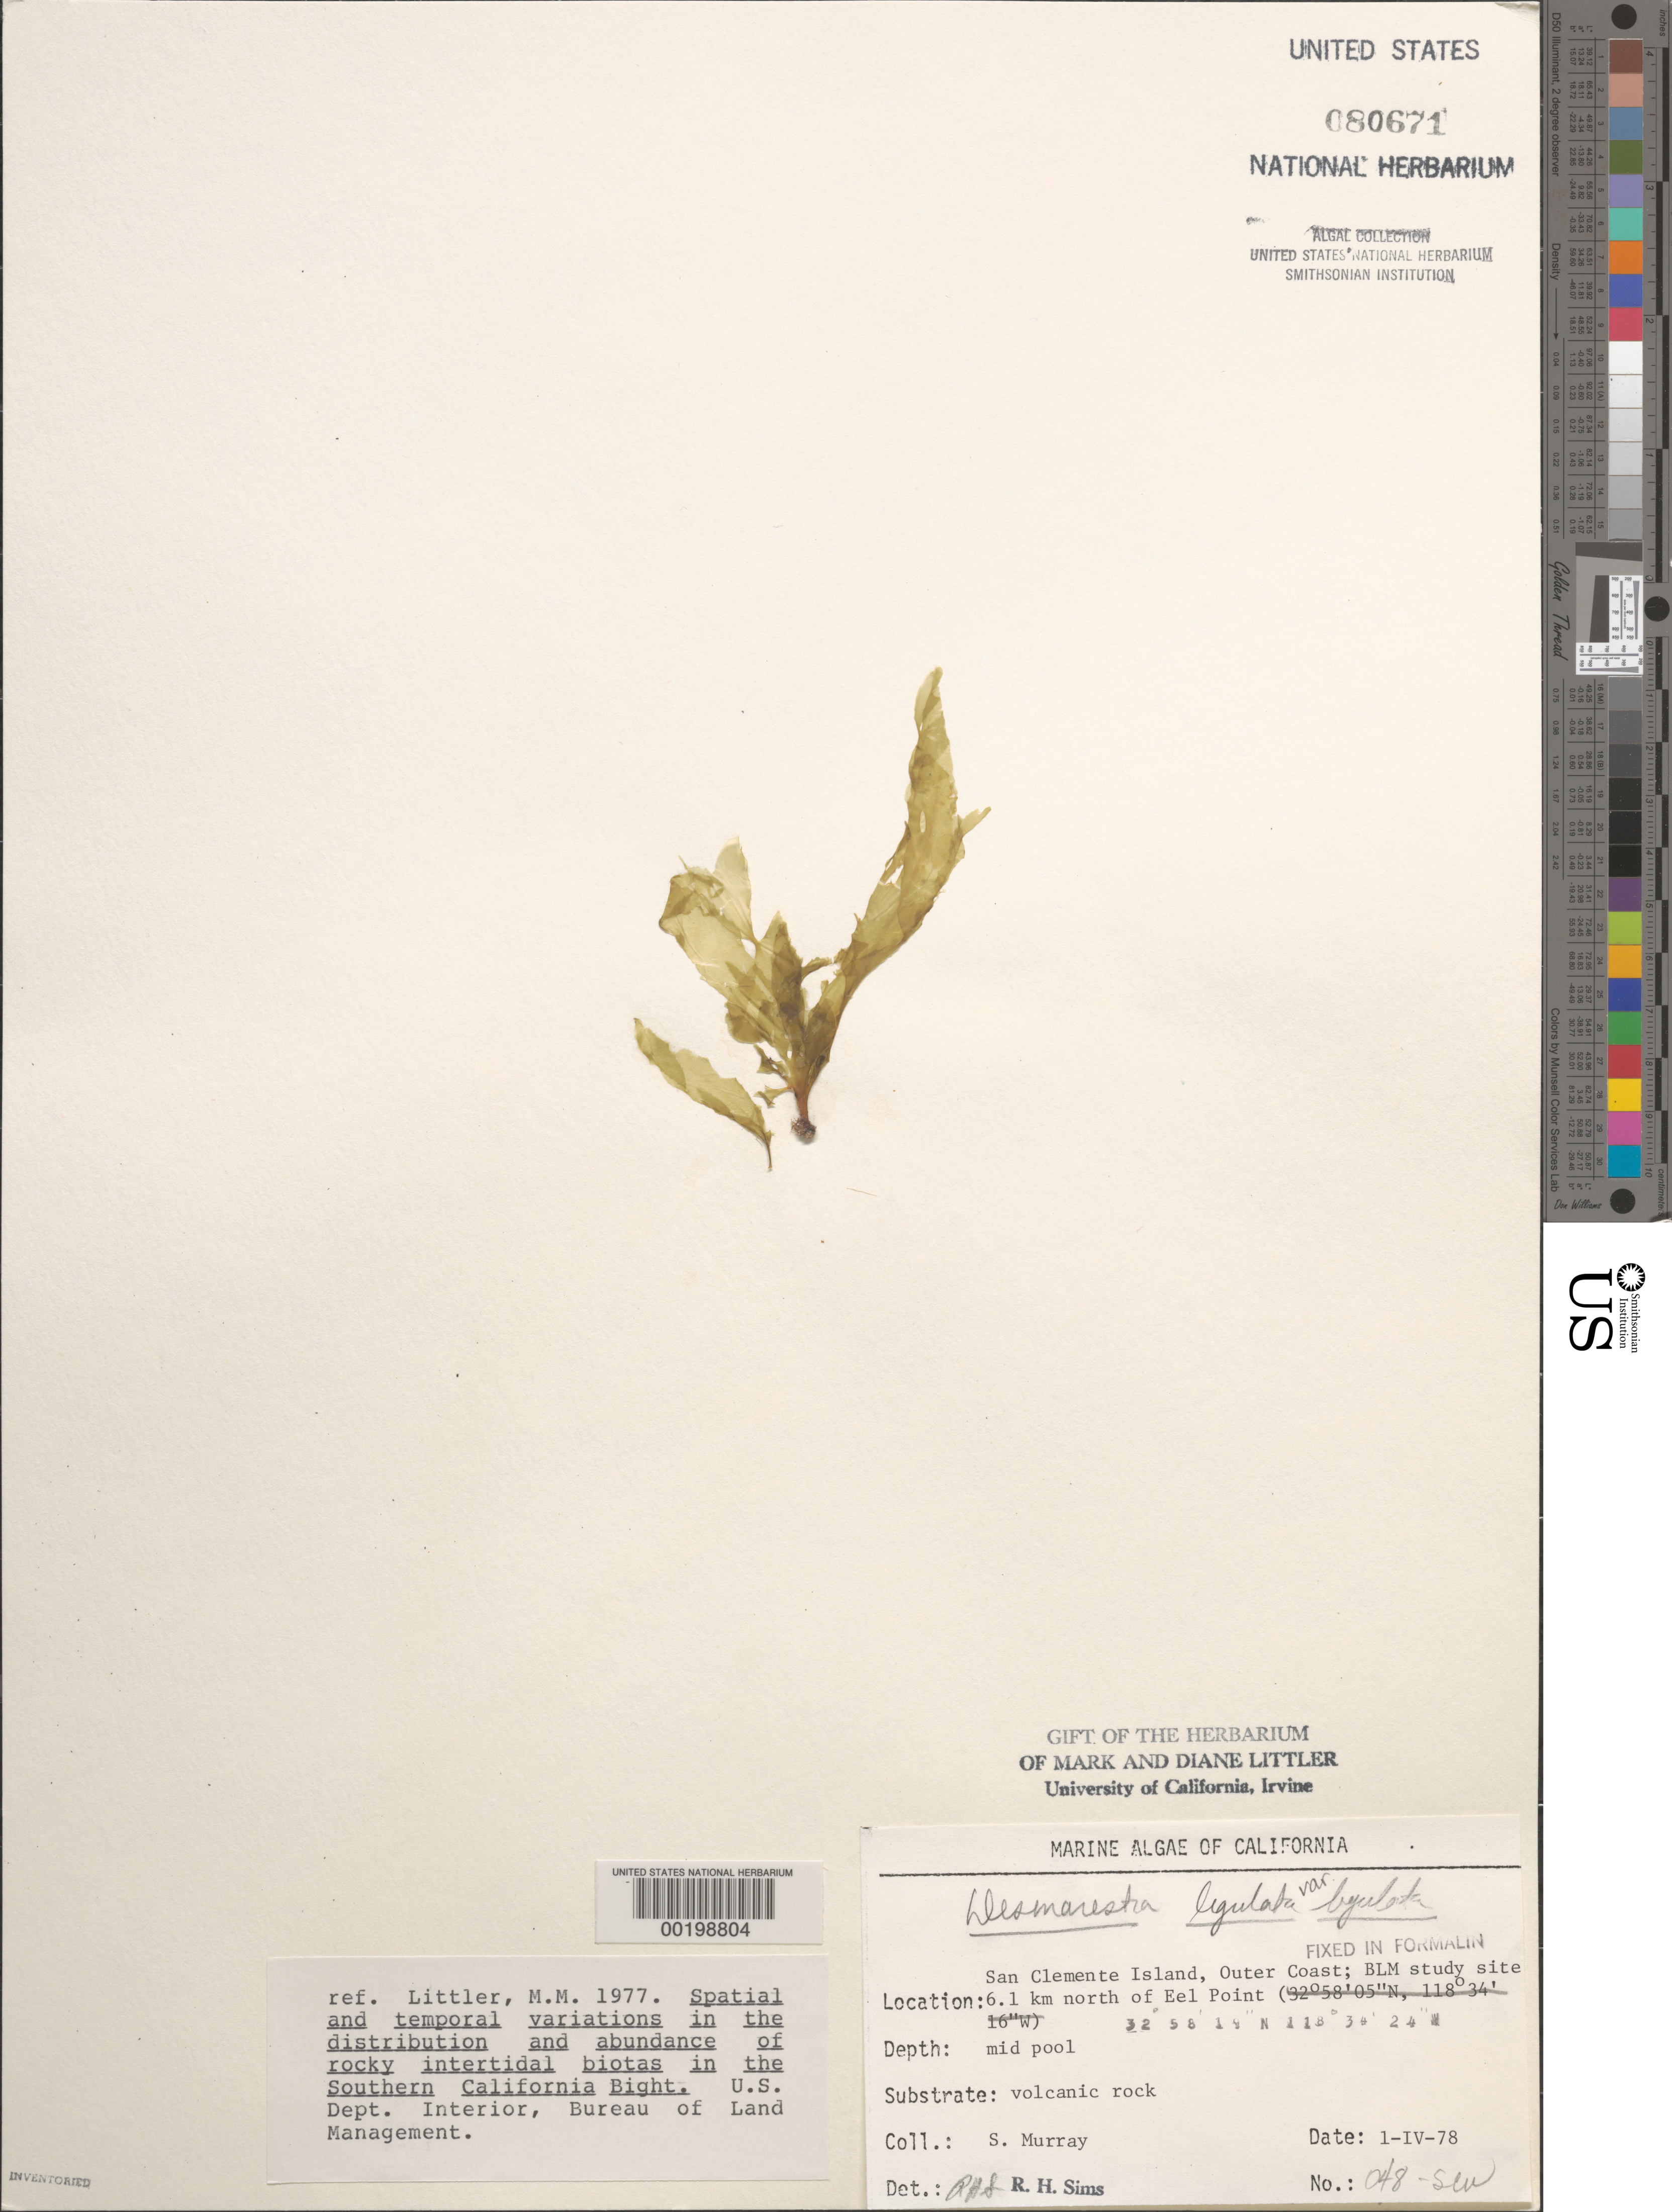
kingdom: Chromista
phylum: Ochrophyta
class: Phaeophyceae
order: Desmarestiales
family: Desmarestiaceae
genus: Desmarestia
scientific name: Desmarestia ligulata var. ligulata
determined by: Sims, Robert H.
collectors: S. N. Murray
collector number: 048-scw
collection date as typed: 01 Apr 1978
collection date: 1978-04-01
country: United States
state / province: California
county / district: Los Angeles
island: San Clemente Island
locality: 6.1 km north of Eel Point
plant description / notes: BLM-SOCALBIGHT Rocky Intertidal Survey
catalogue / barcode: US 80671